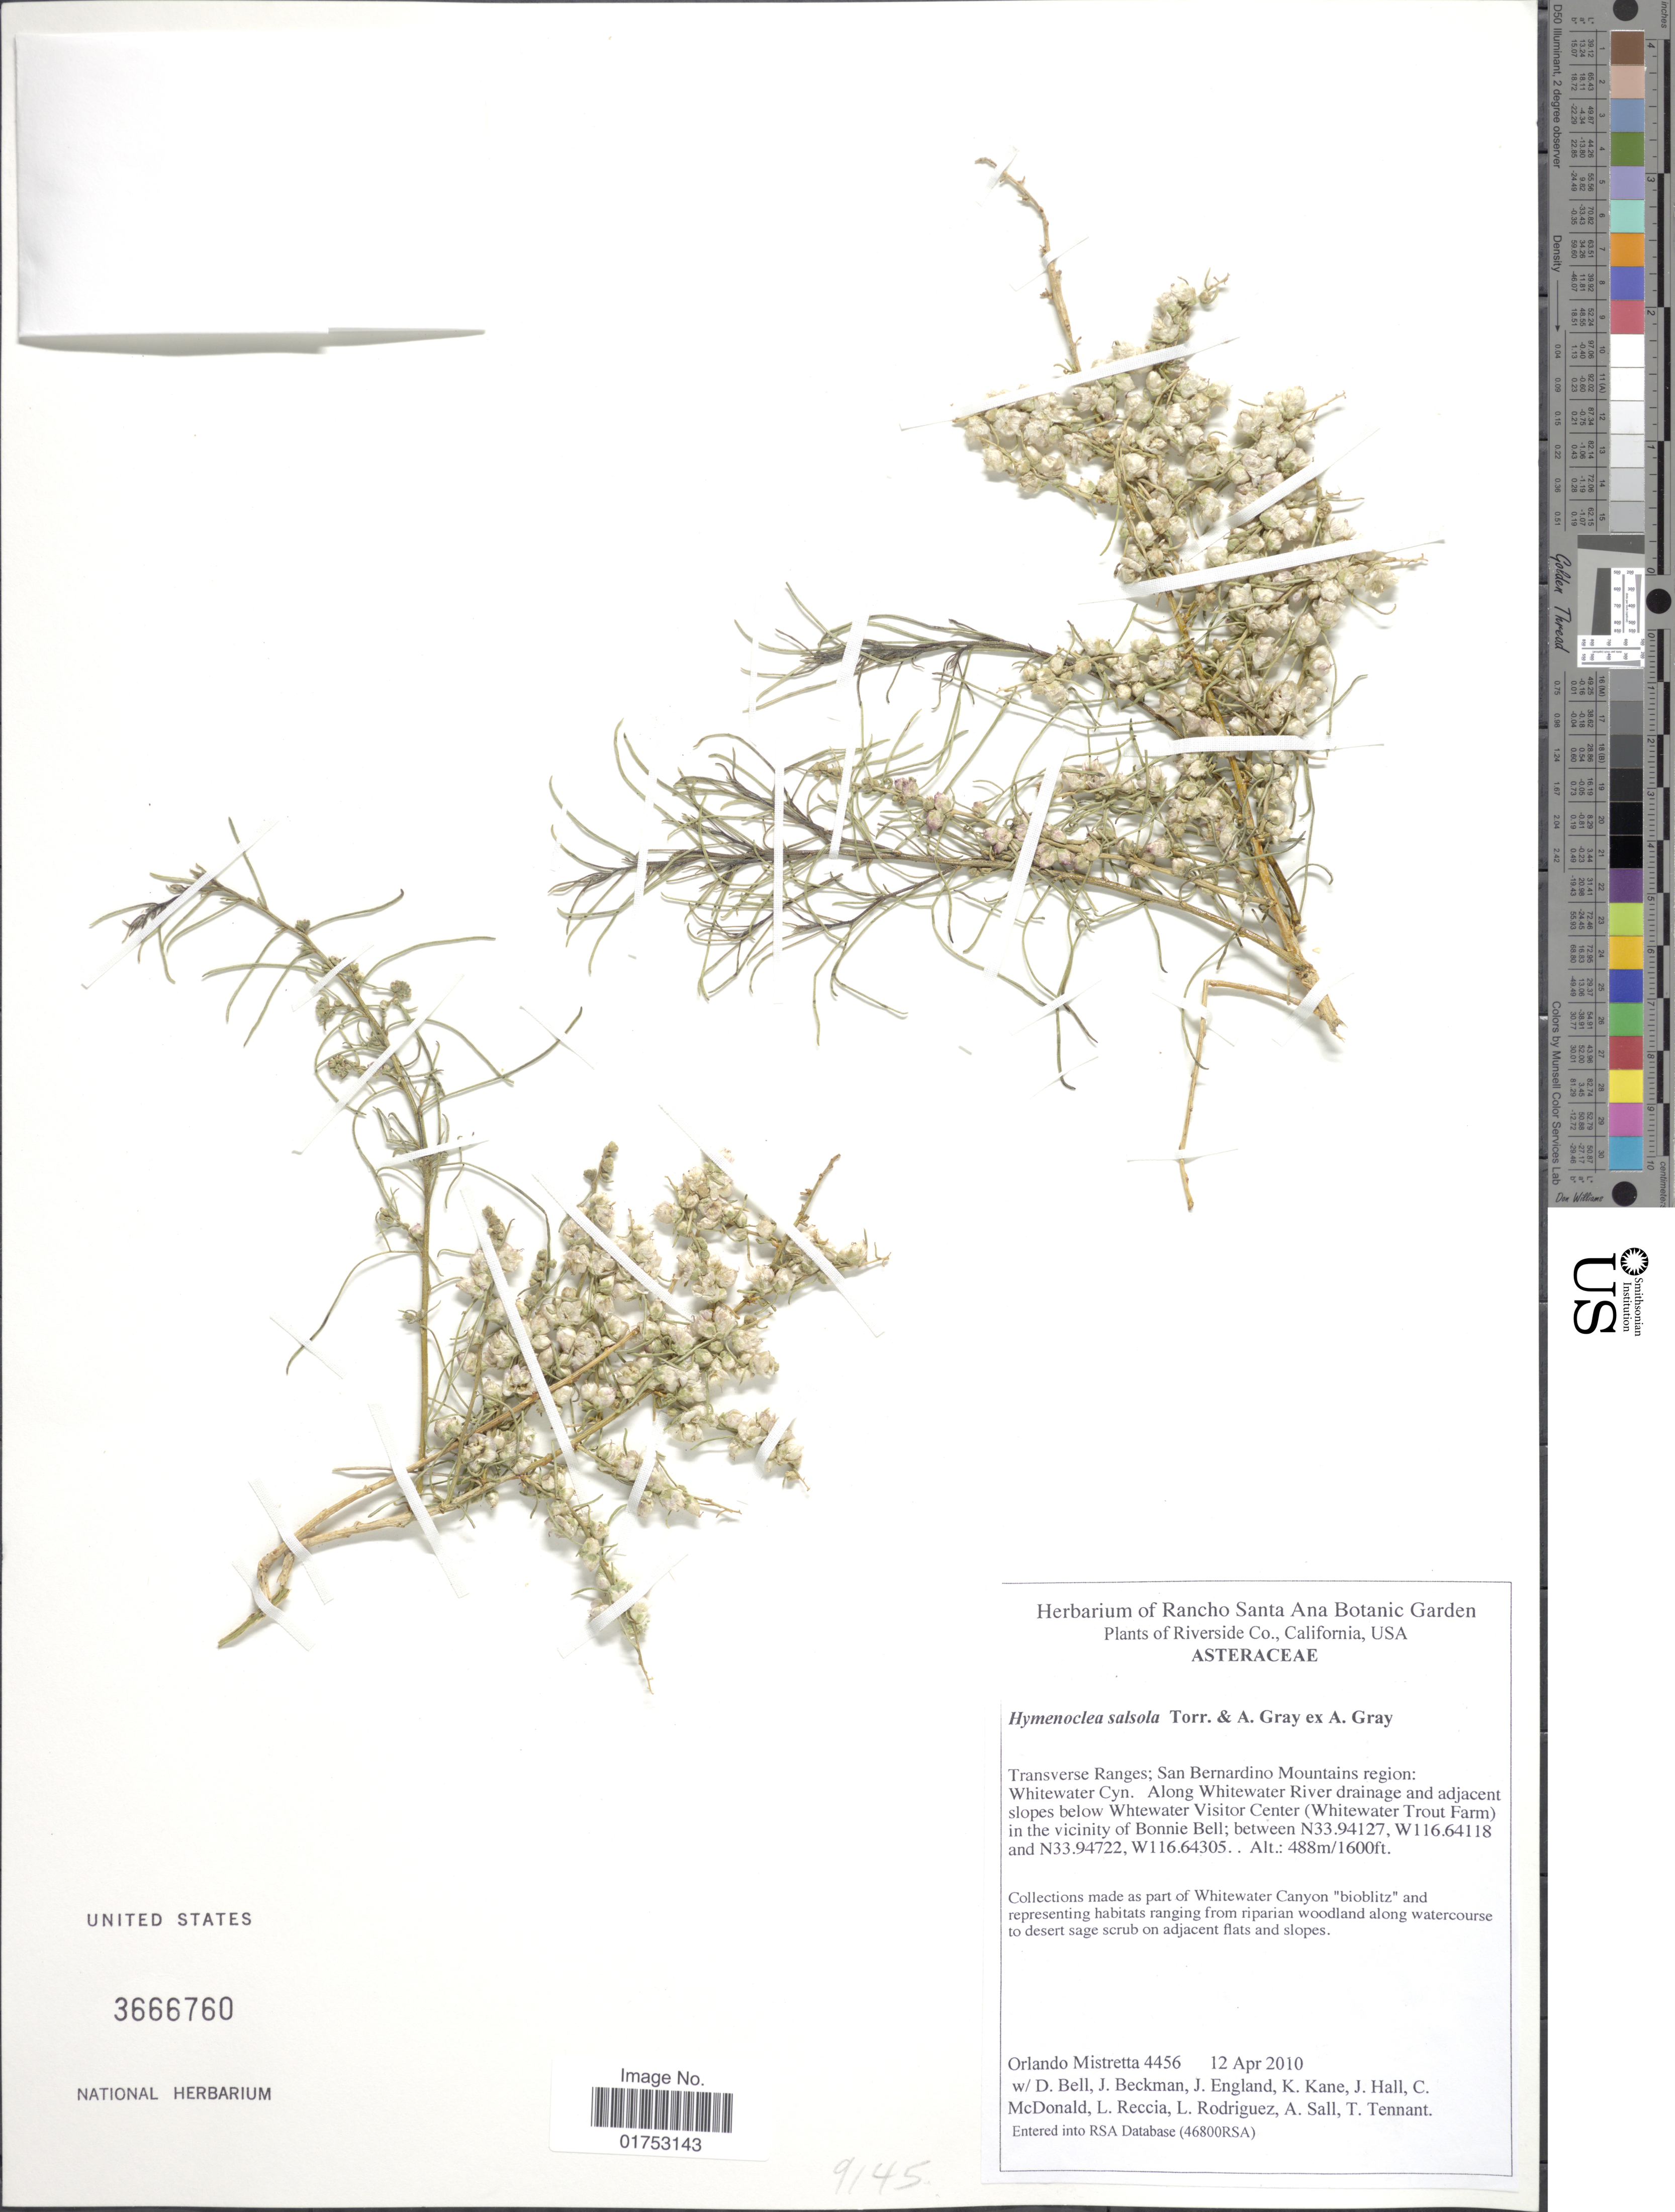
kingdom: Plantae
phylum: Tracheophyta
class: Magnoliopsida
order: Asterales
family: Asteraceae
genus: Hymenoclea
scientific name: Hymenoclea salsola var. salsola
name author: Torr. & A. Gray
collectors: O. Mistretta, D. S. Bell, J. Beckman, J. England & et al.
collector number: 4456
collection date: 2010-04-12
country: United States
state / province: California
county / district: Riverside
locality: Riverside Co., USA, Transverse Ranges, San Bernardino Mountains region, Whitewater Cyn, along Whitewater River drainage and adjacent slopes below Whitewater Visitor Center (Whitewater Trout Farm), in the vicinity of Bonnie Bell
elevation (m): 488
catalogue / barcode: US 3666760